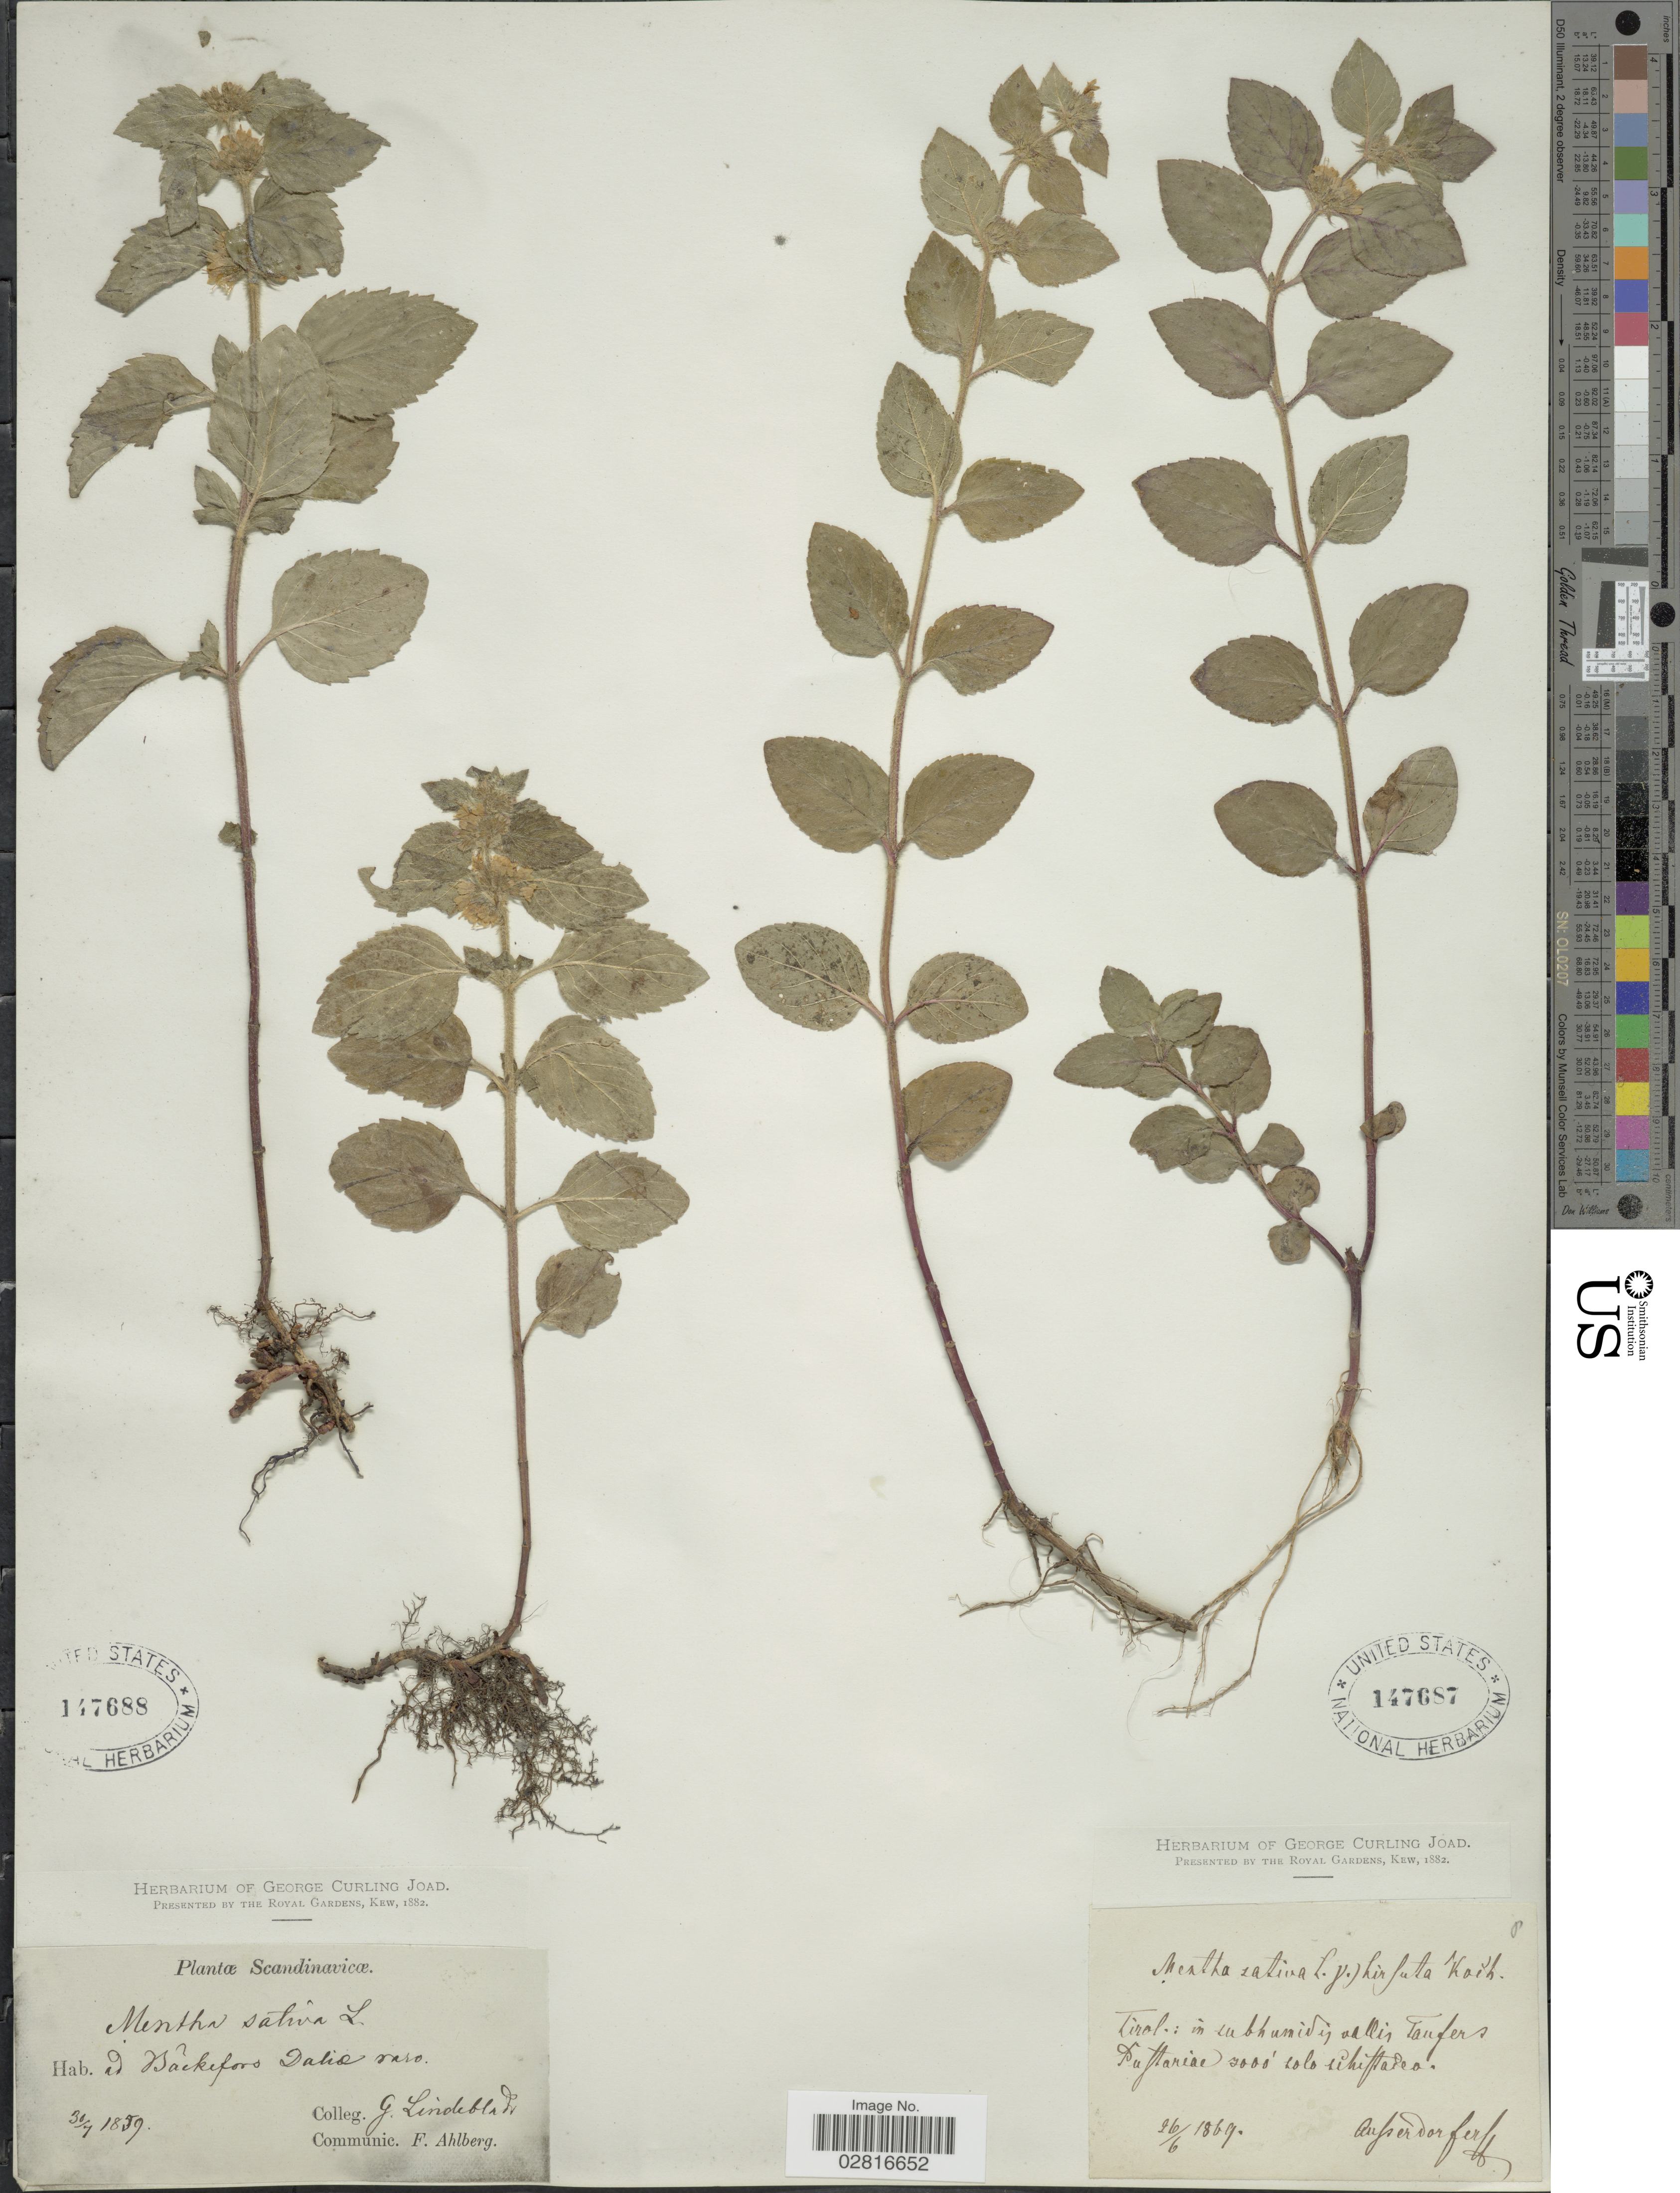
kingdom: Plantae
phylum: Tracheophyta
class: Magnoliopsida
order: Lamiales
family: Lamiaceae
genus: Mentha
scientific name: Mentha x sativa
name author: L.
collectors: Aufsersdorfer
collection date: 1869-06-26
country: Austria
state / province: Tirol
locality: In subhumidis vallis Tanfers Puftariae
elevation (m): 2134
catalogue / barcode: US 147687-2